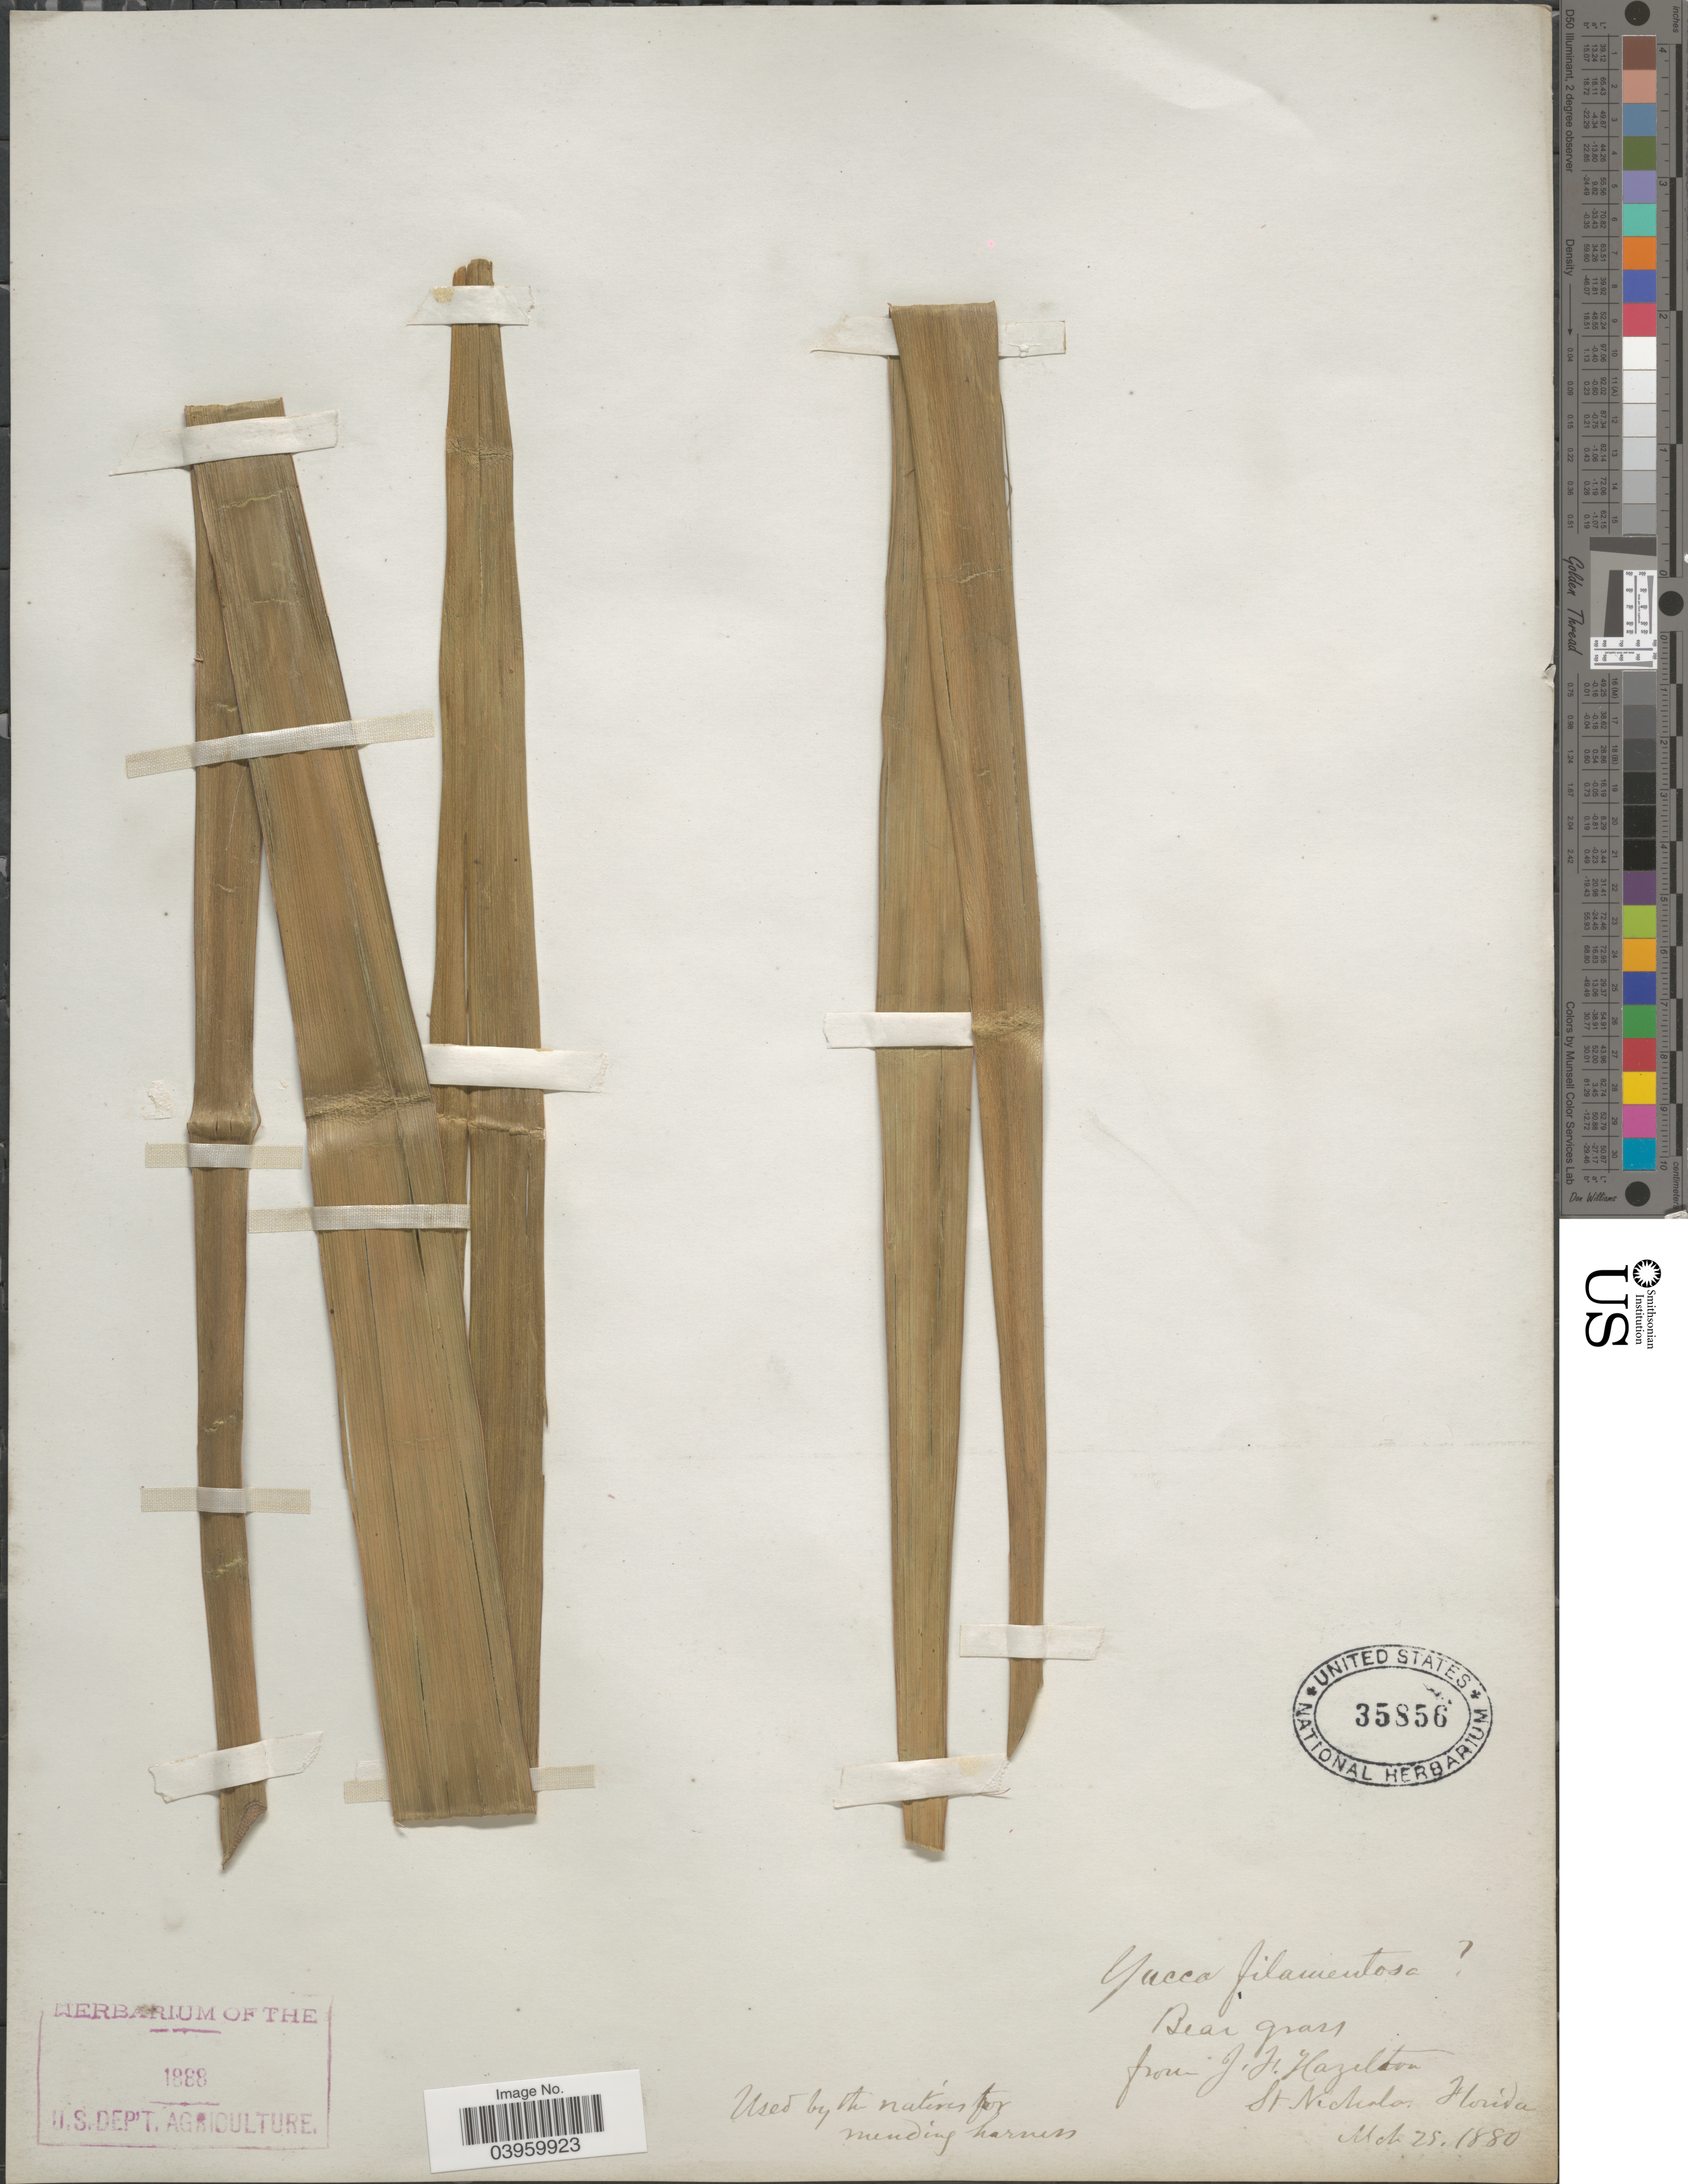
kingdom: Plantae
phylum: Tracheophyta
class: Liliopsida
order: Asparagales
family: Asparagaceae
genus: Yucca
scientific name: Yucca filamentosa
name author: L.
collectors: J. Hazelton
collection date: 1880-03-25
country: United States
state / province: Florida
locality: Bear grass. St. Nicholas.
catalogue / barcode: US 35856